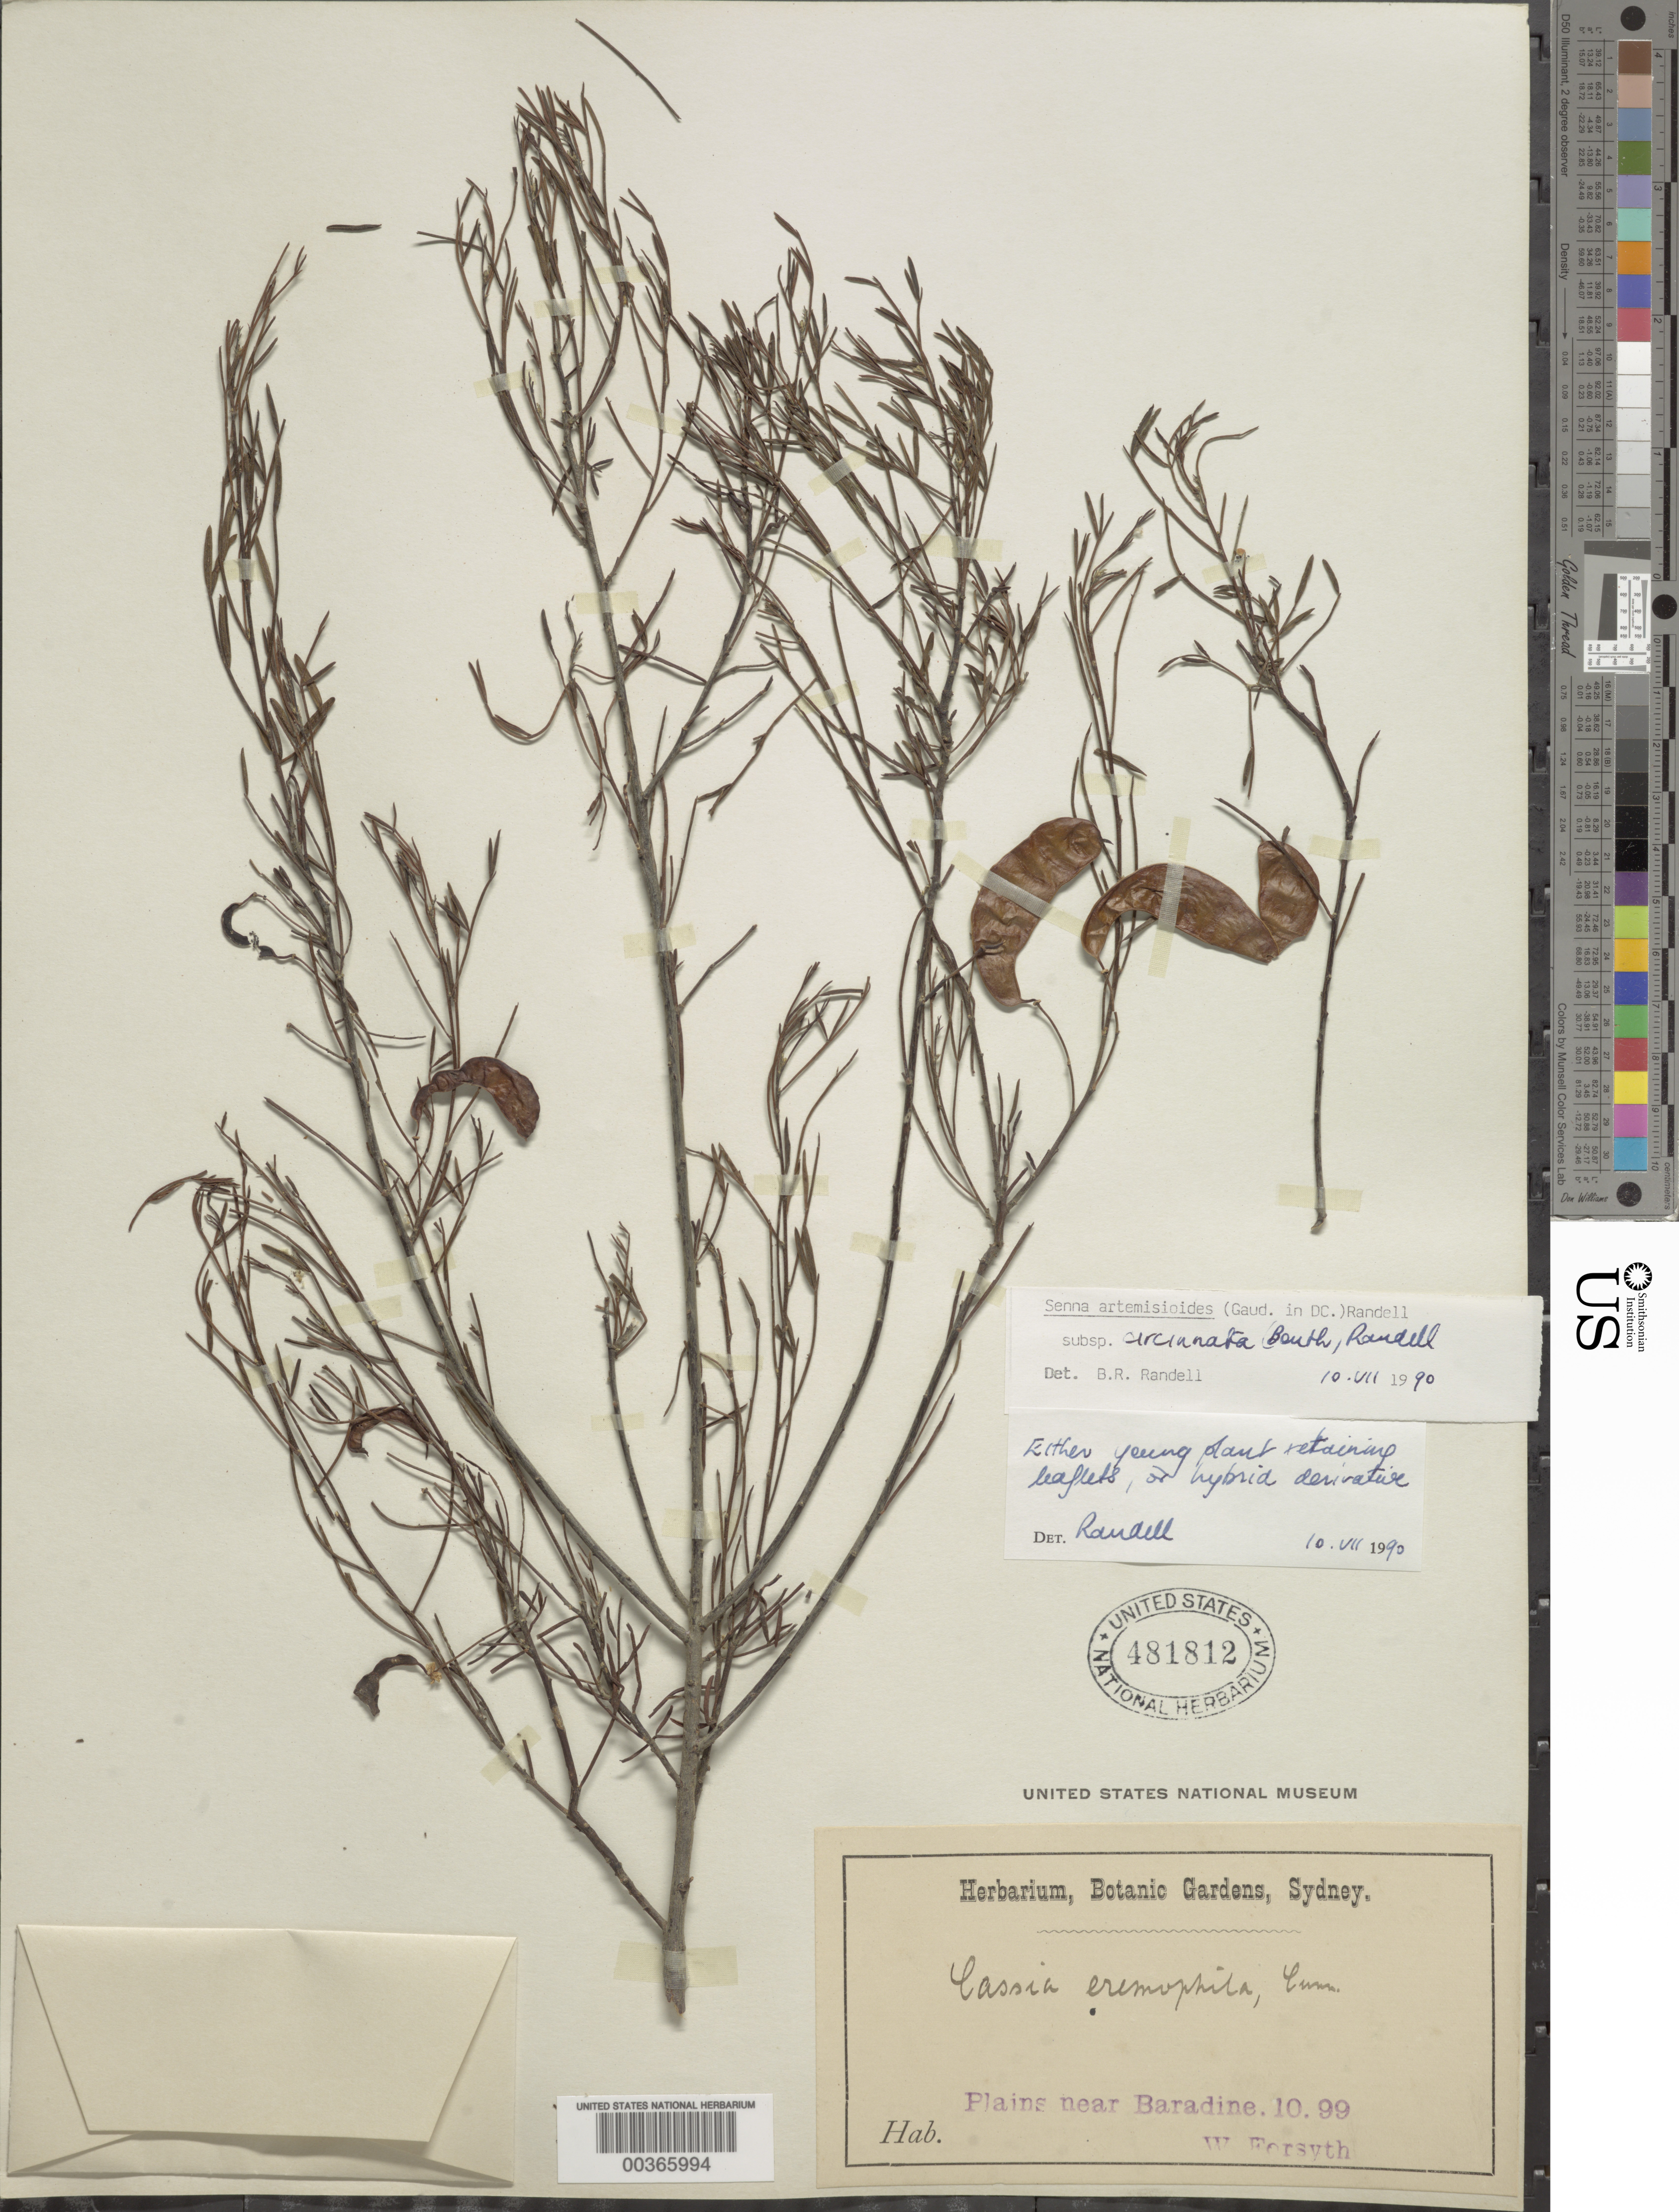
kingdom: Plantae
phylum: Tracheophyta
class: Magnoliopsida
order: Fabales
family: Fabaceae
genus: Senna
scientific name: Senna artemisioides subsp. circinnata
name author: Randell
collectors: W. Forsyth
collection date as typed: Oct 1899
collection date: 1899-10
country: Australia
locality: Near baradine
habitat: Plains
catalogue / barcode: US 481812